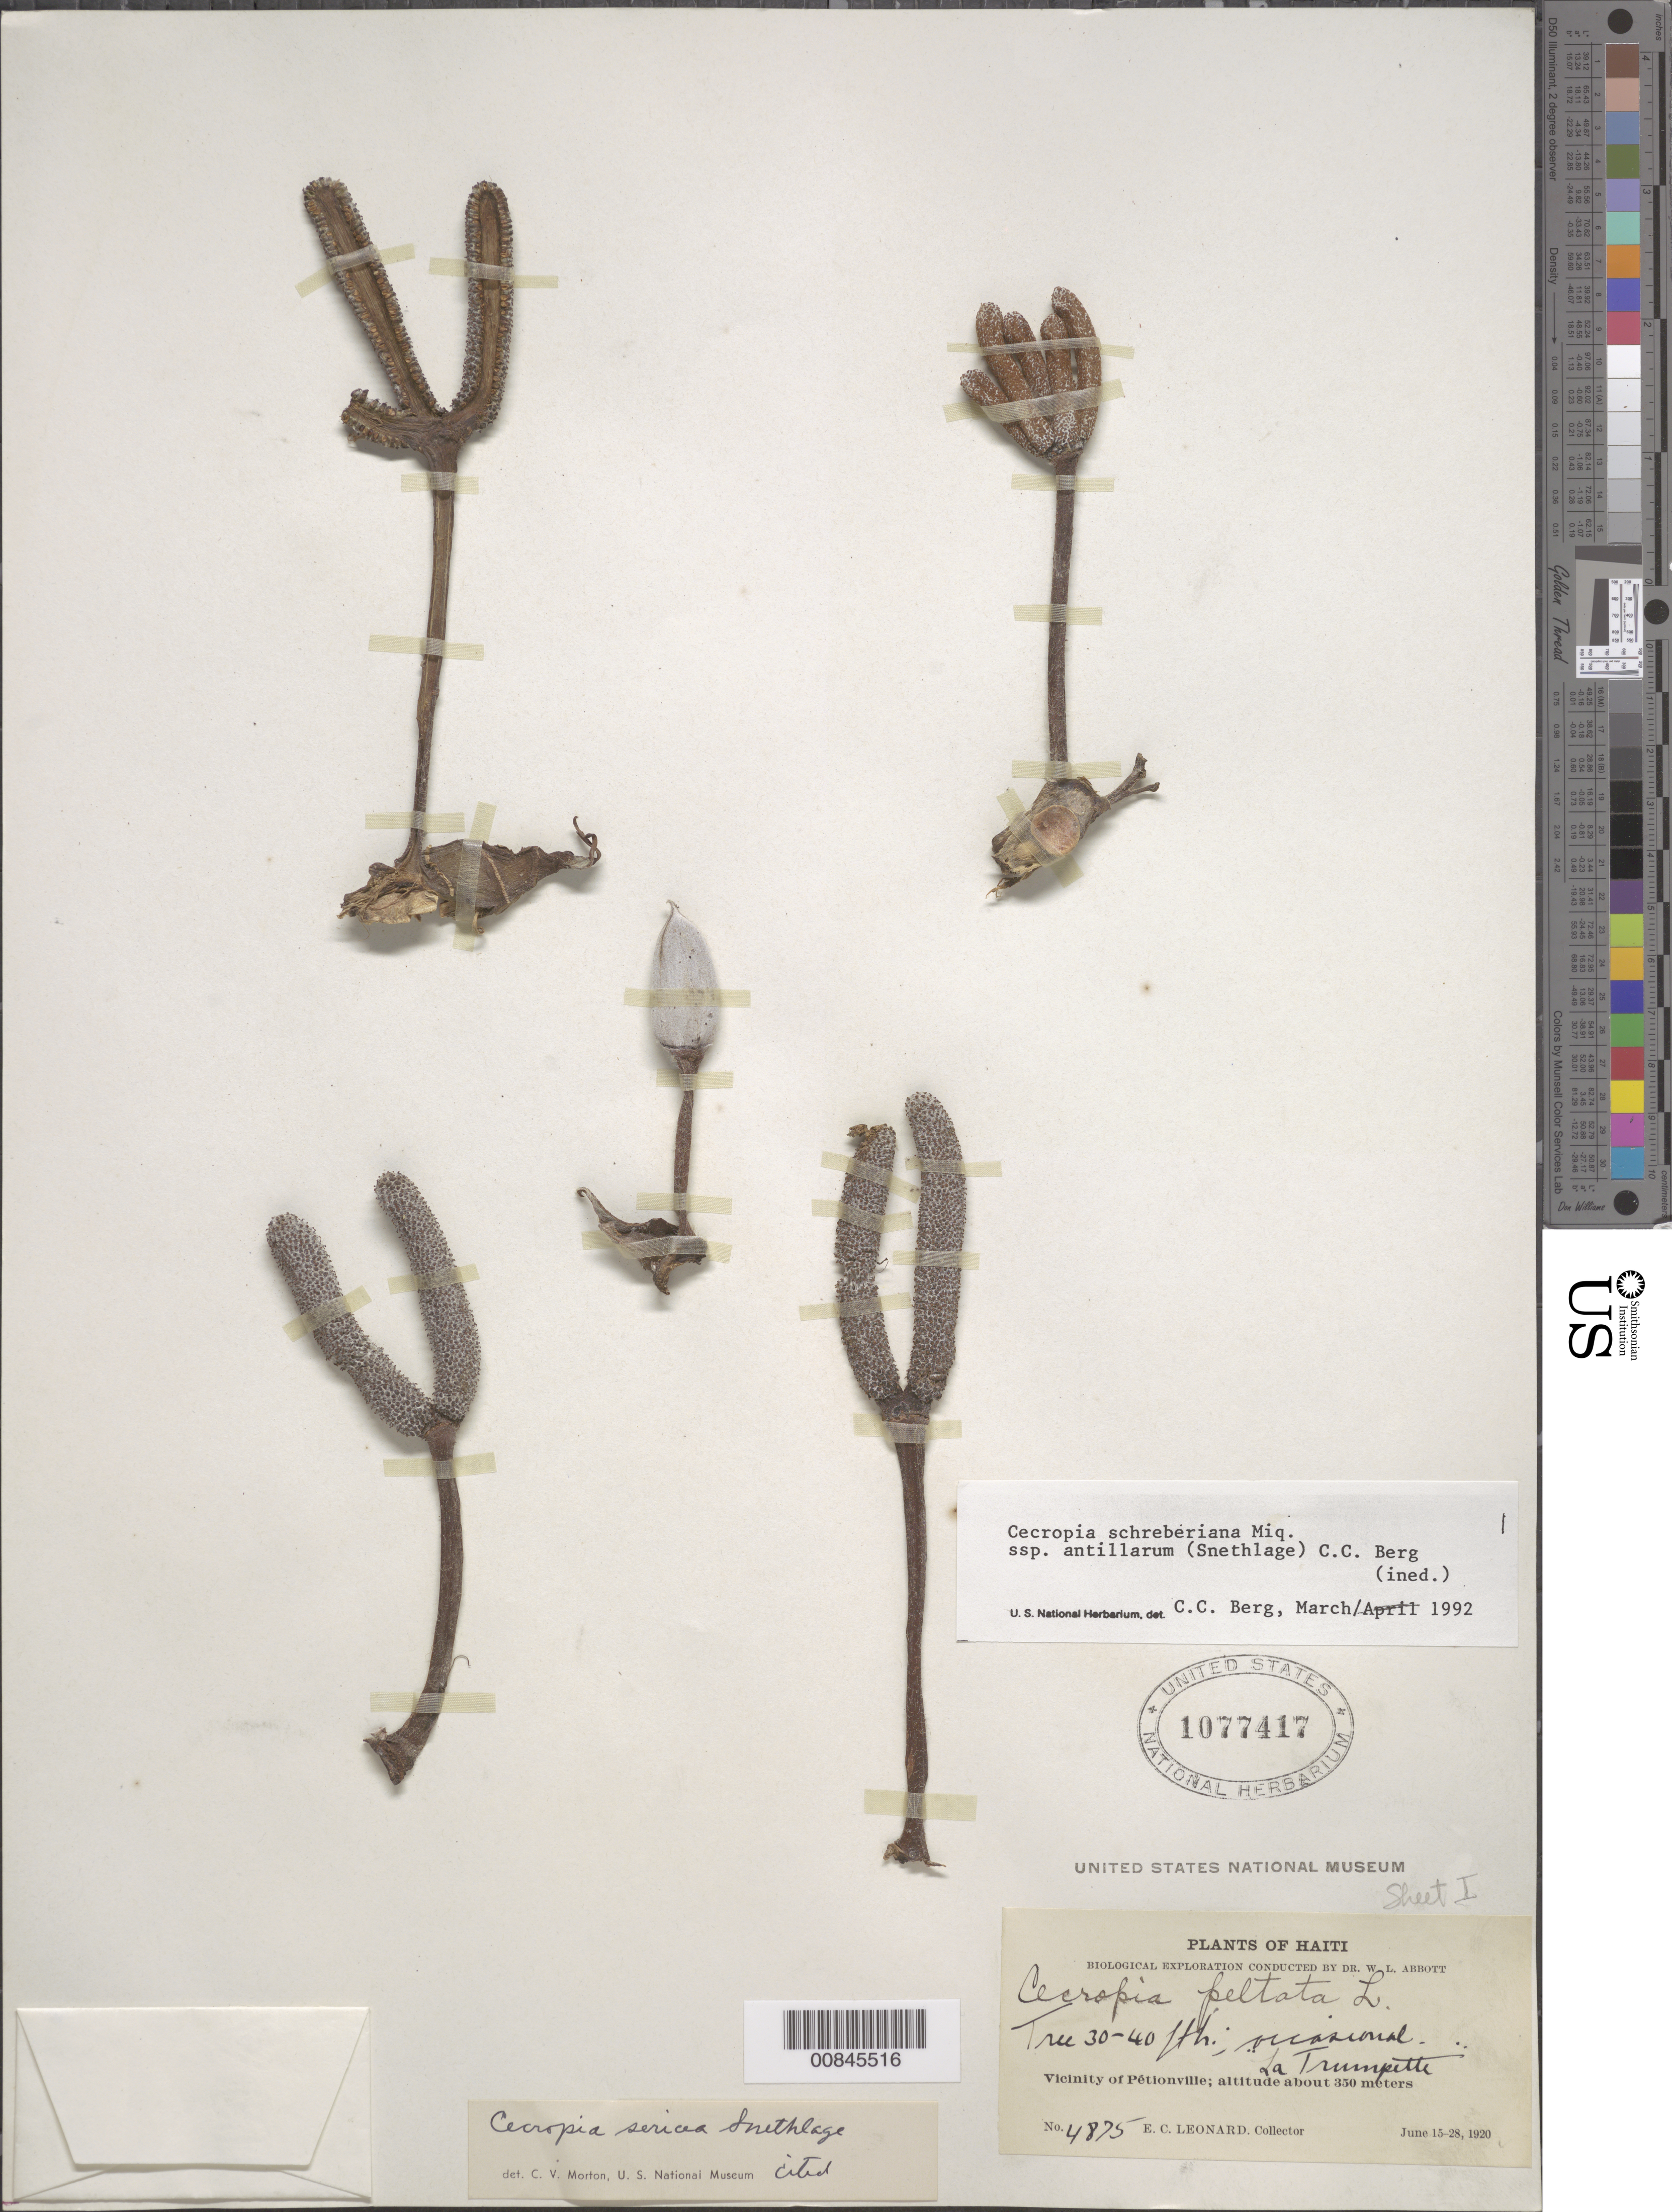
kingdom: Plantae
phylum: Tracheophyta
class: Magnoliopsida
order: Rosales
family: Urticaceae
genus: Cecropia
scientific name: Cecropia schreberiana subsp. antillarum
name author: (Snethl.) C.C. Berg & P. Franco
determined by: Berg, C. C.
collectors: E. C. Leonard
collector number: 4875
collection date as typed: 15 Jun 1920 to 28 Jun 1920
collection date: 1920-06-15/1920-06-28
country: Haiti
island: Hispaniola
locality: Vicinity of Pétionville.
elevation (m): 350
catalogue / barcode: US 1077417